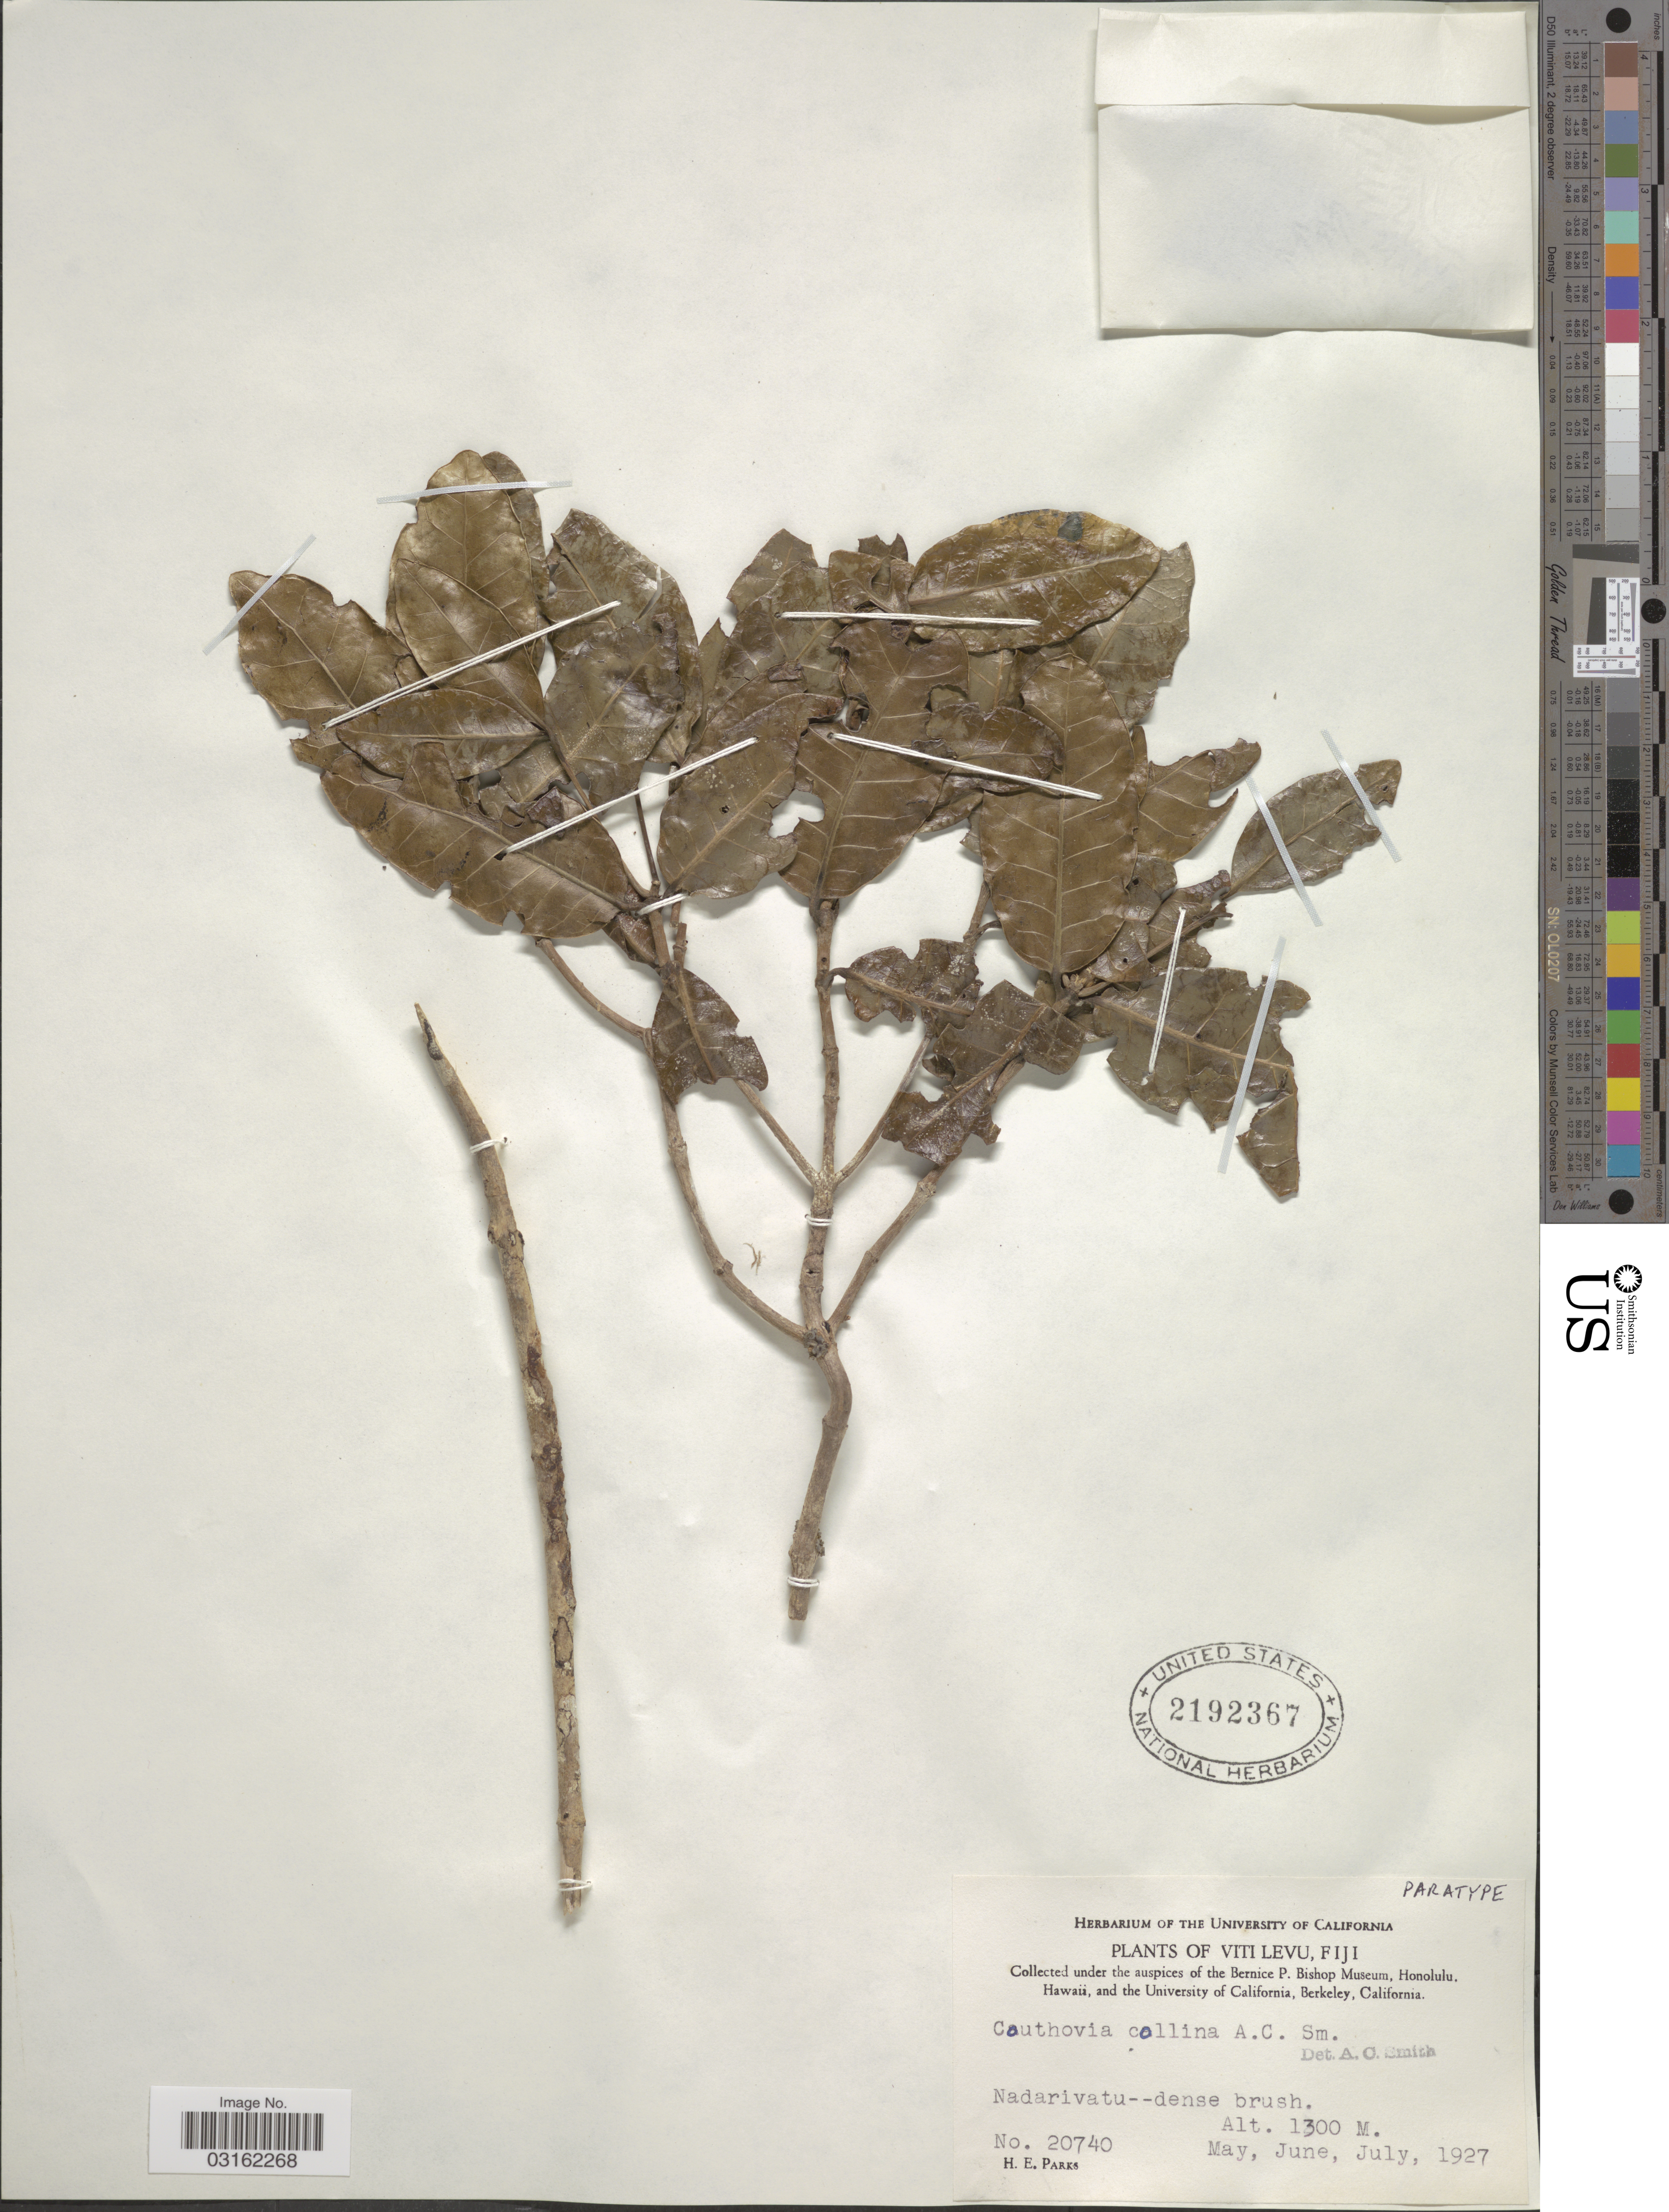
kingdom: Plantae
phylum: Tracheophyta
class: Magnoliopsida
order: Gentianales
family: Loganiaceae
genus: Neuburgia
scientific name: Neuburgia collina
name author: (A.C. Sm.) A.C. Sm.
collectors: H. E. Parks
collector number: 20740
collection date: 1927-05/1927-07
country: Fiji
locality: Viti Levu, Nadarivatu.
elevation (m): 1300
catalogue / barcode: US 2192367